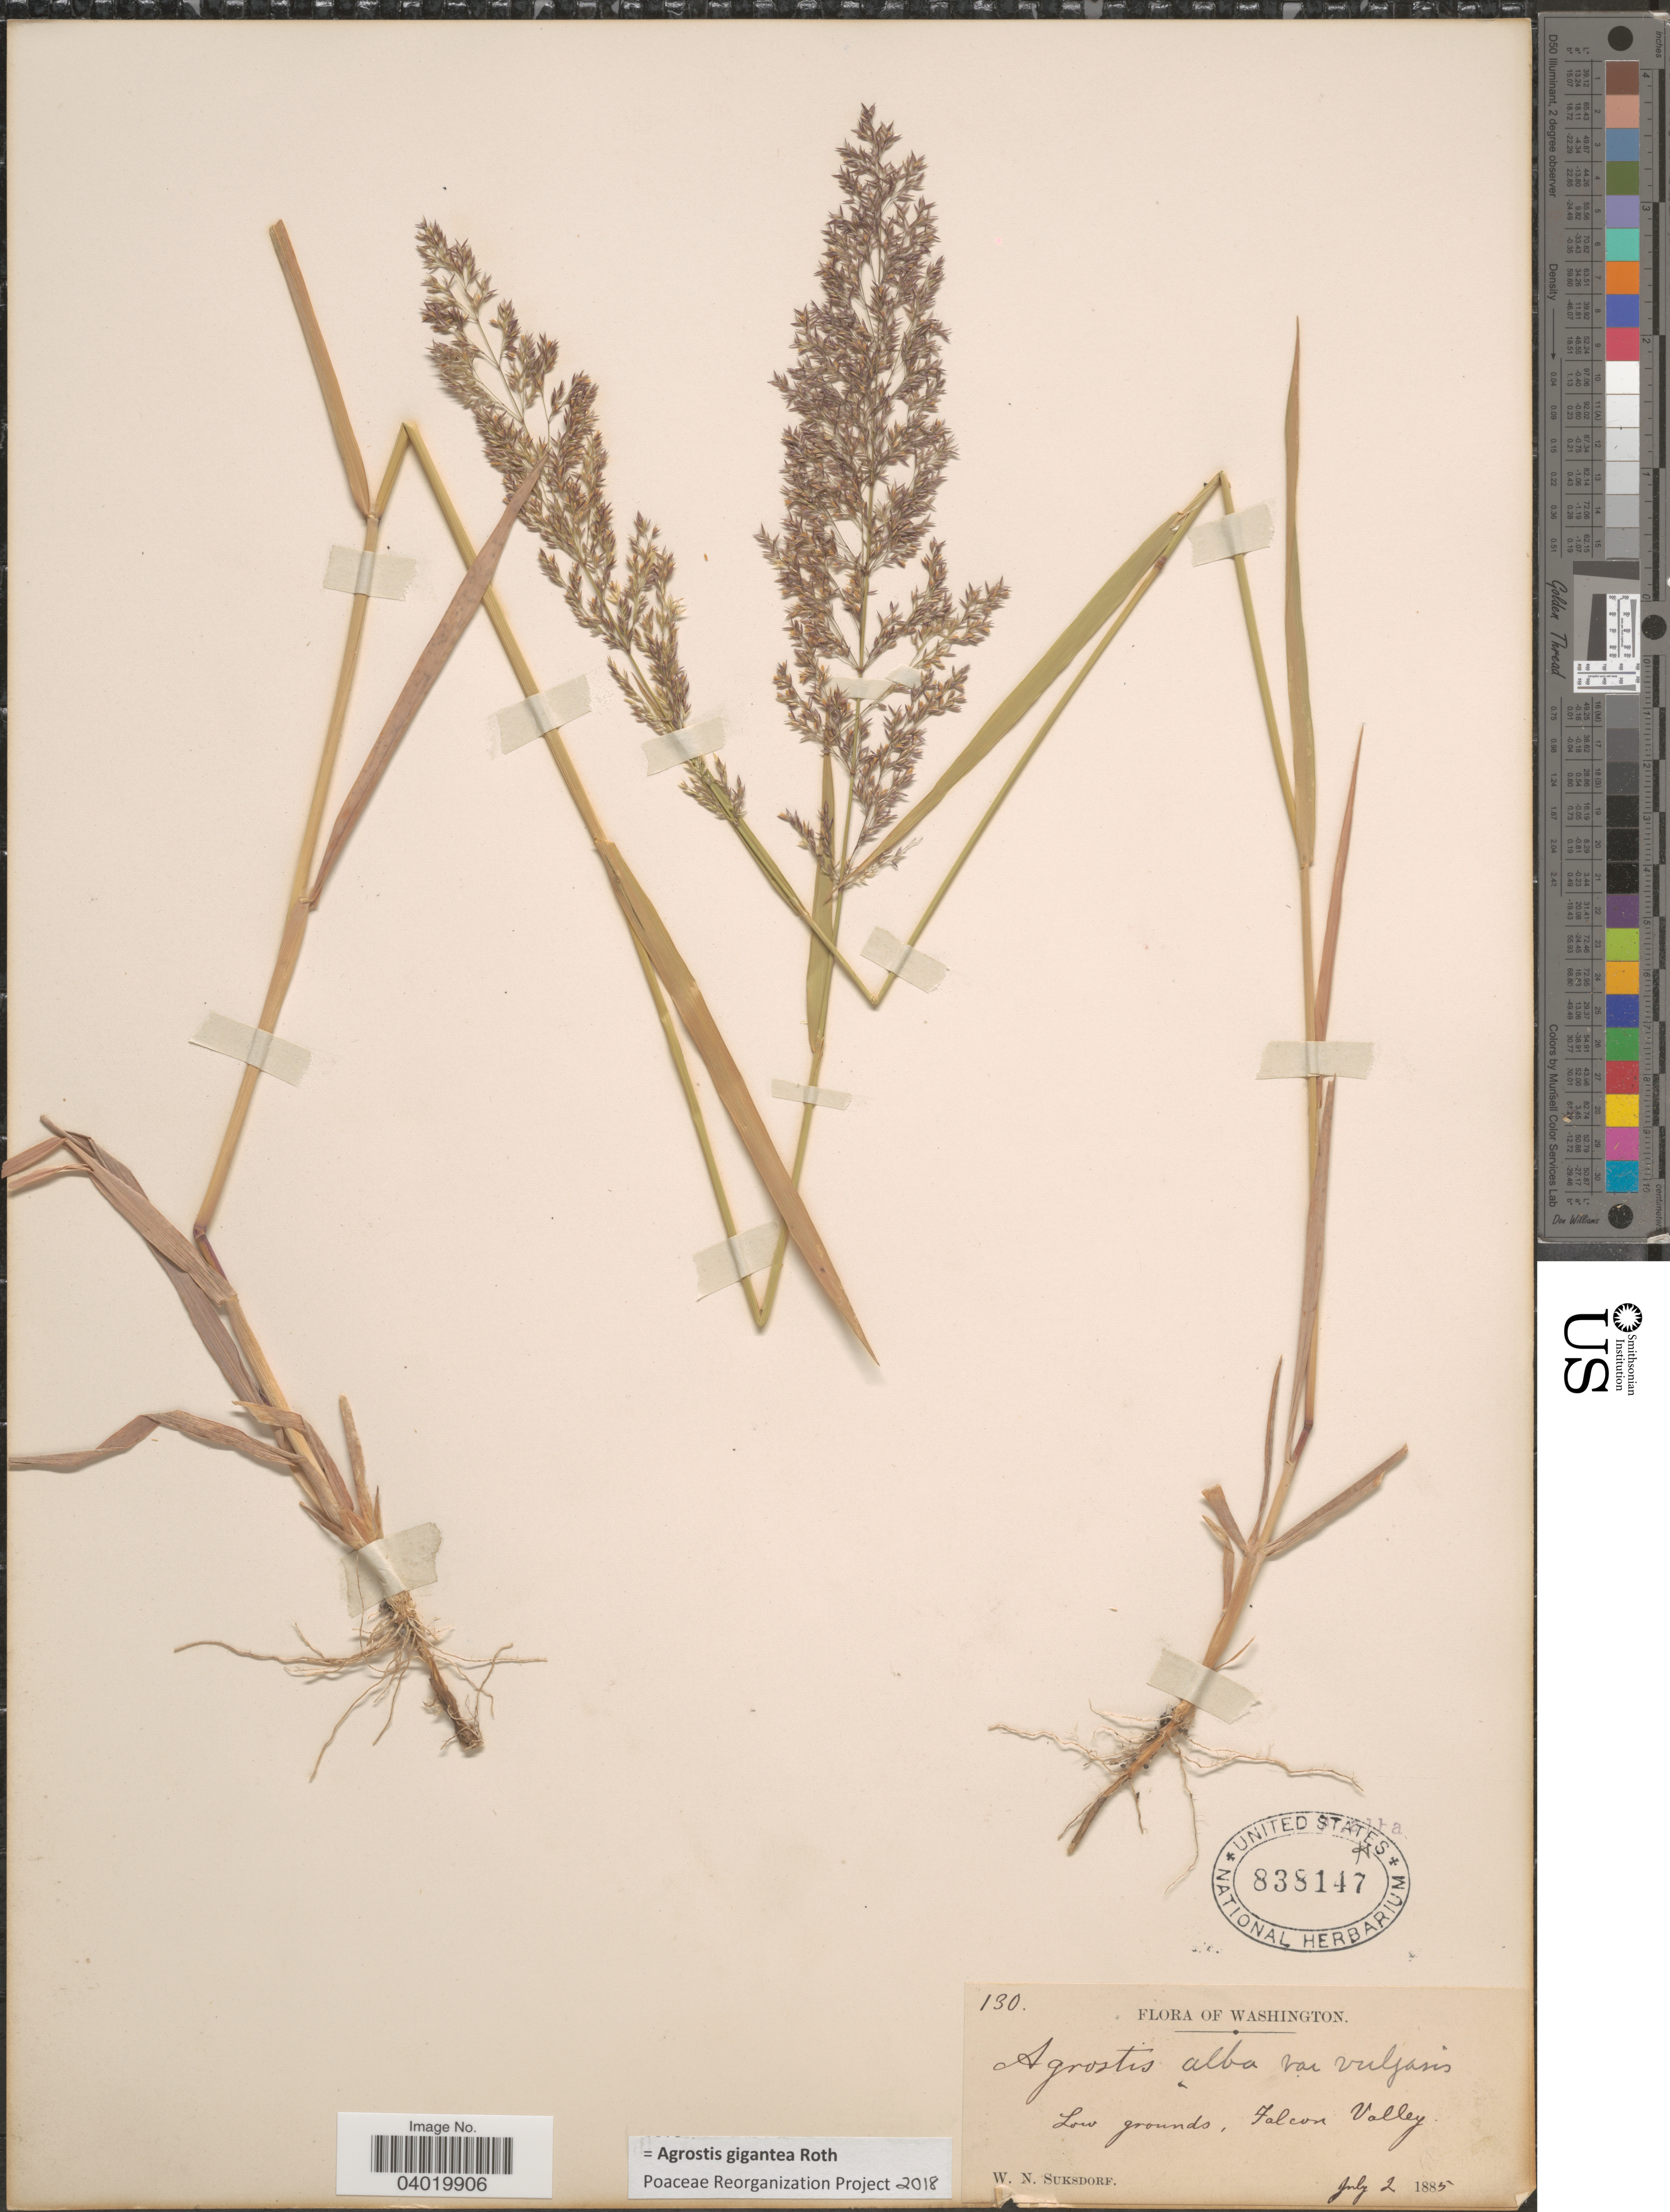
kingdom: Plantae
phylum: Tracheophyta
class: Liliopsida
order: Poales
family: Poaceae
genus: Agrostis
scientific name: Agrostis gigantea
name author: Roth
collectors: W. N. Suksdorf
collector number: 130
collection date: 1885-07-02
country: United States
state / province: Washington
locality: Low grounds, Falcon Valley.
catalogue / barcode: US 838147